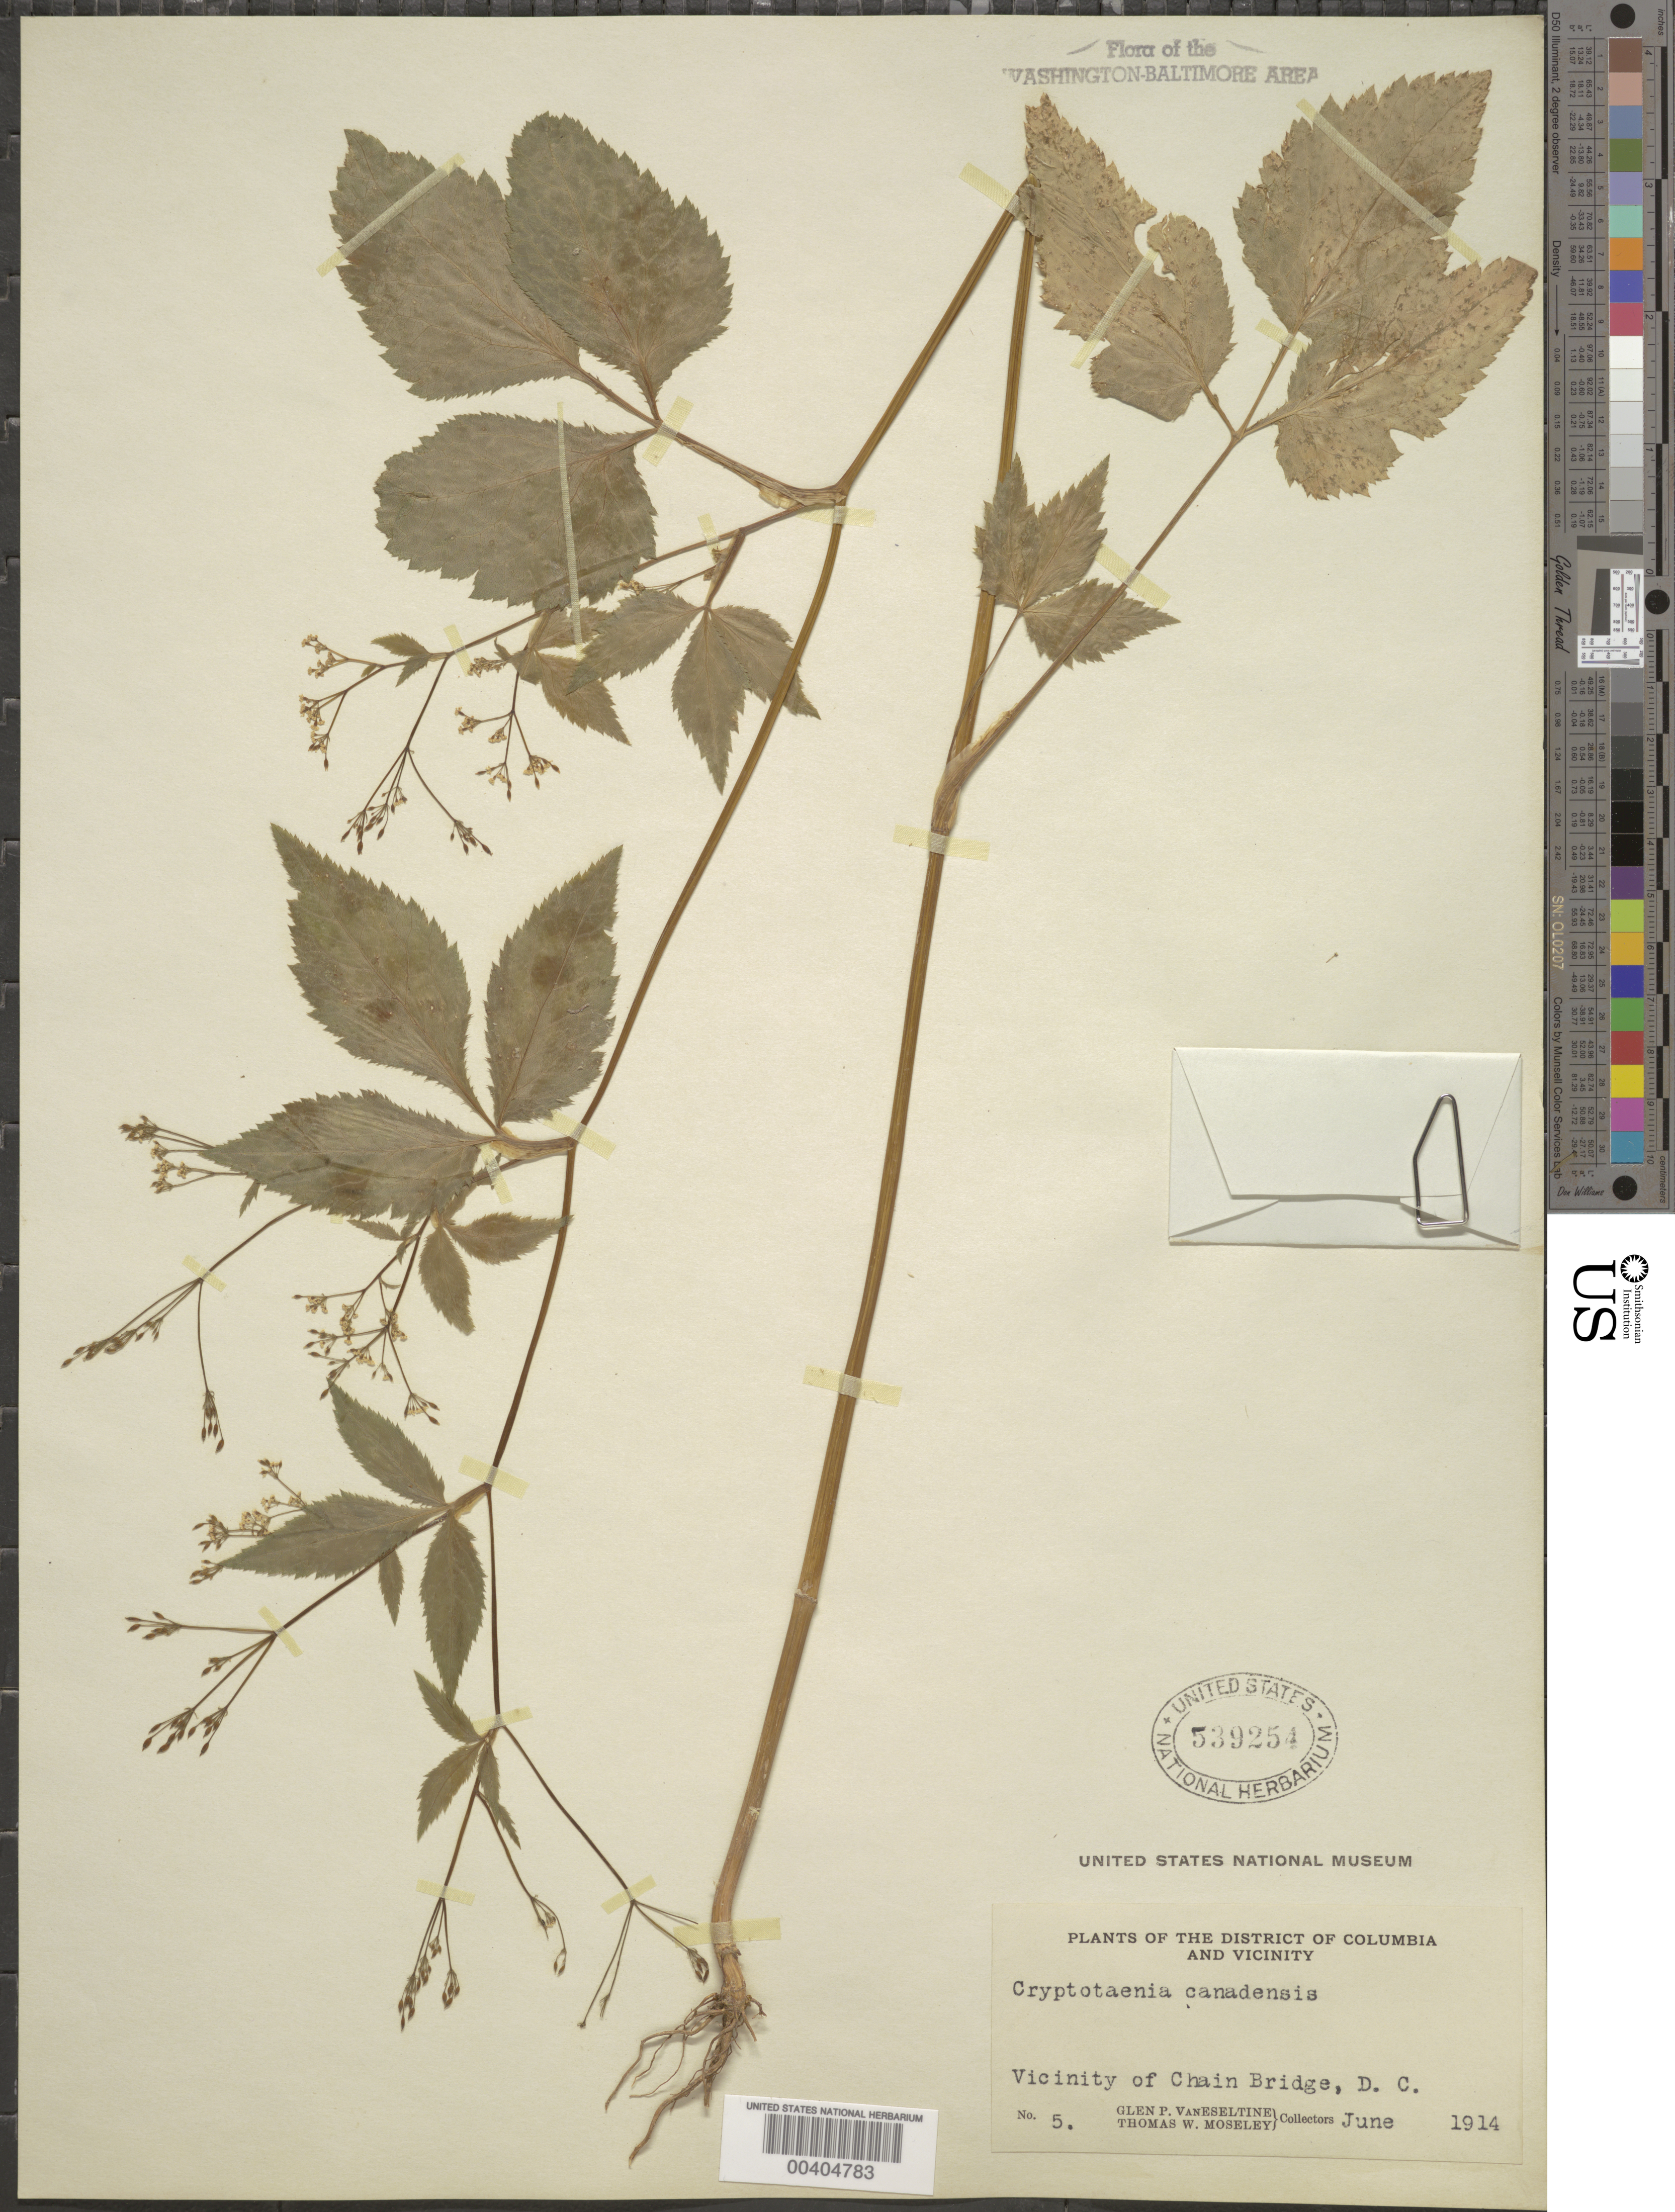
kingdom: Plantae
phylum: Tracheophyta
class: Magnoliopsida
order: Apiales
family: Apiaceae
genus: Cryptotaenia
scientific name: Cryptotaenia canadensis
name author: (L.) DC.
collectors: G. P. Van Eseltine & T. Moseley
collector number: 5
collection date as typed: Jun 1914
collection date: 1914-06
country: United States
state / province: District of Columbia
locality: Chain Bridge vicinity C. & O. Canal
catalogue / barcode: US 539254